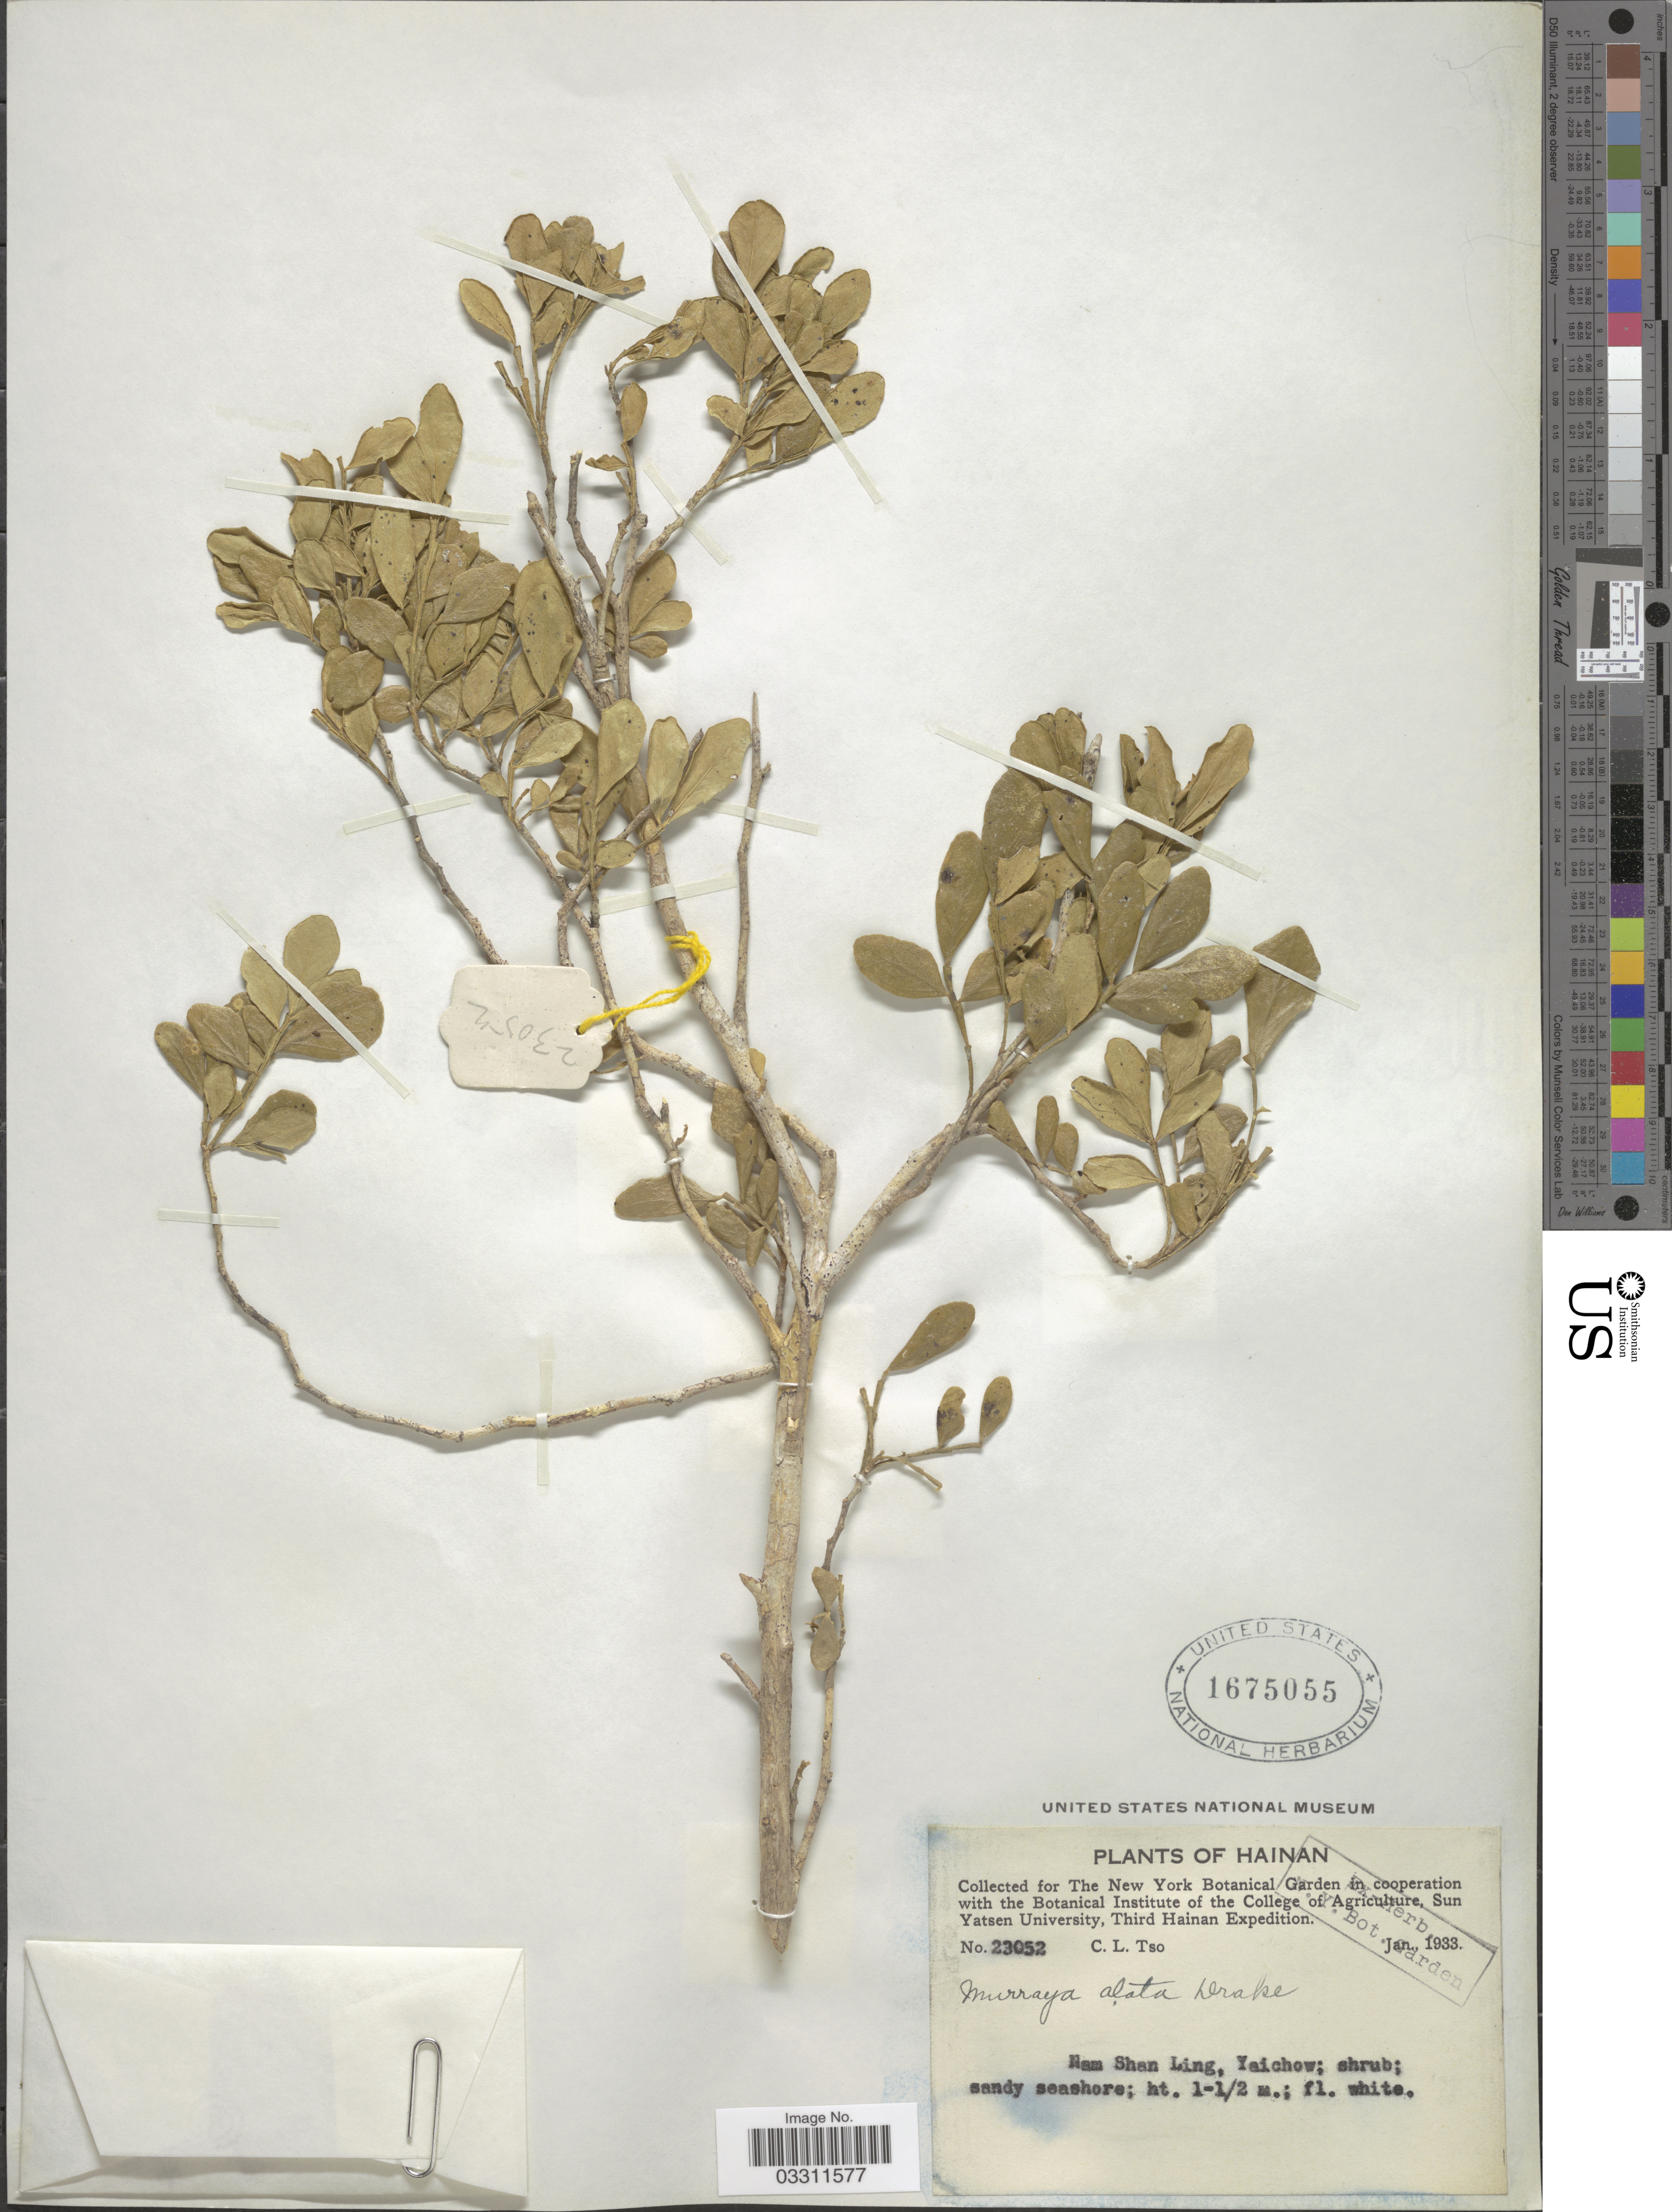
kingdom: Plantae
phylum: Tracheophyta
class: Magnoliopsida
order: Sapindales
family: Rutaceae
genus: Murraya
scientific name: Murraya alata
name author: Drake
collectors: C. Tso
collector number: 23052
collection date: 1933-01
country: China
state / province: Hainan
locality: Nam Shan Ling, Yaichow.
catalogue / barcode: US 1675055